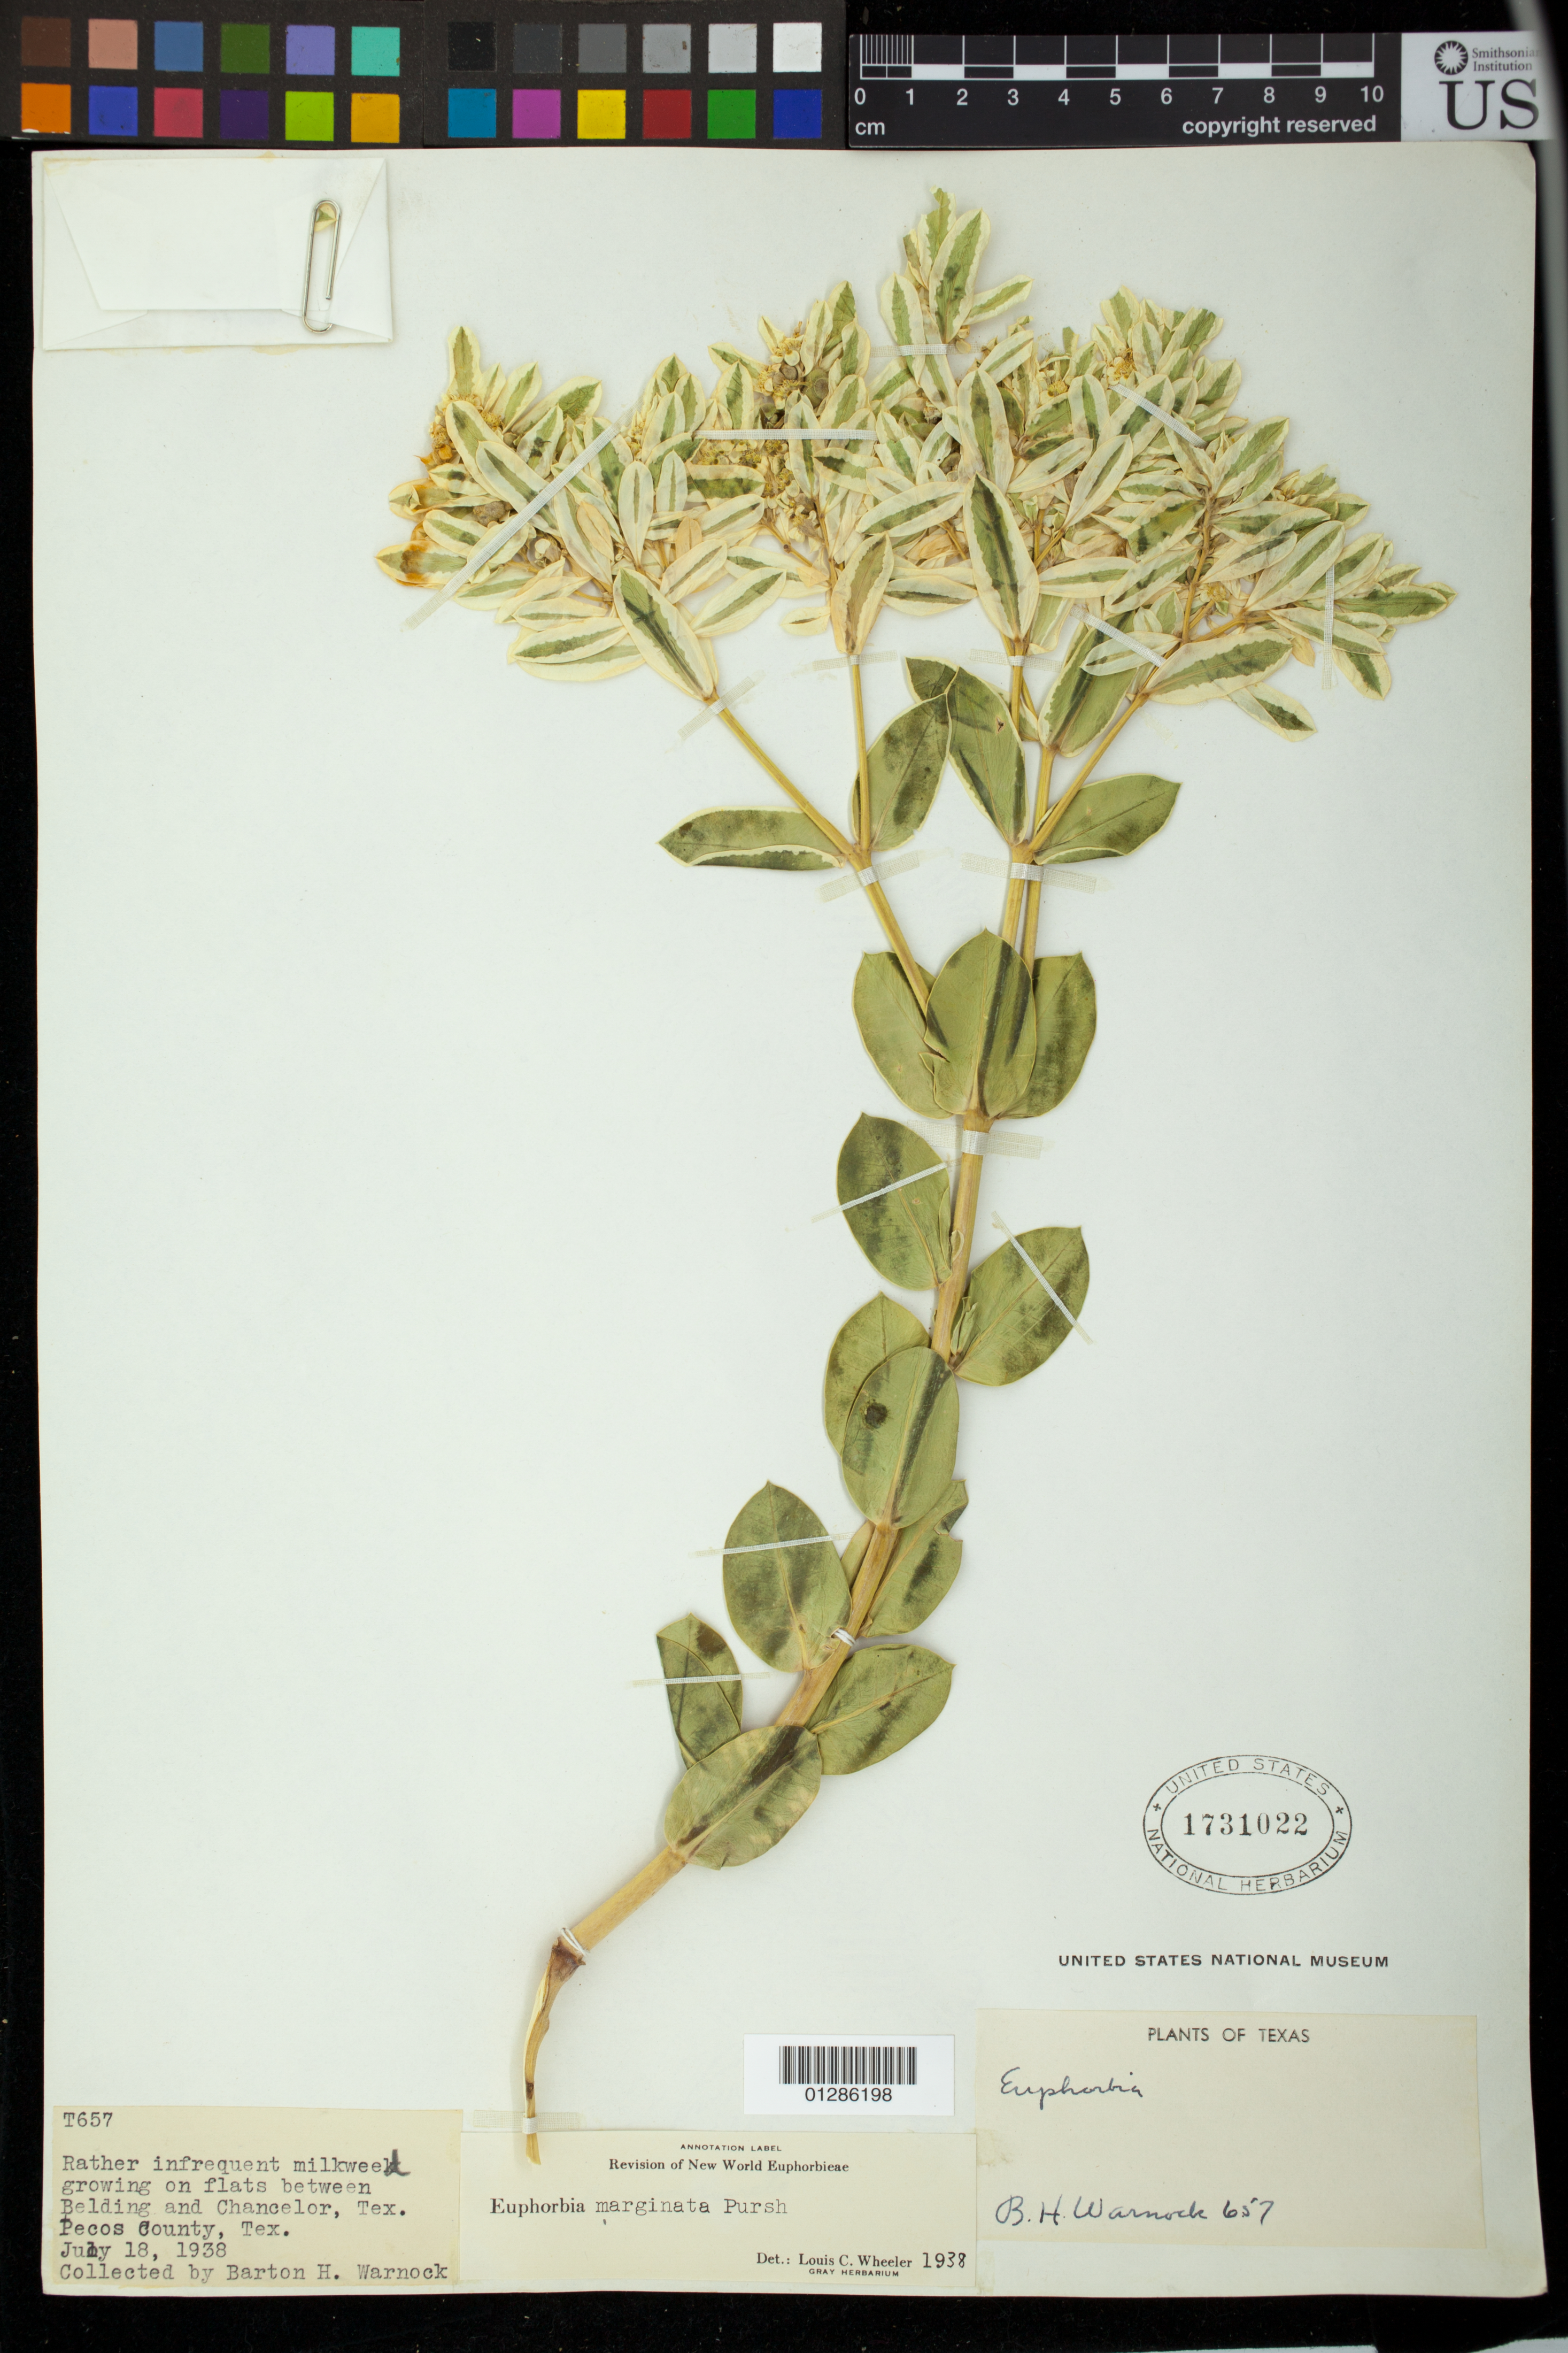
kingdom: Plantae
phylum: Tracheophyta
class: Magnoliopsida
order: Malpighiales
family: Euphorbiaceae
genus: Euphorbia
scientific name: Euphorbia marginata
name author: Pursh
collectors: B. H. Warnock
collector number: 657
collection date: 1938-07-18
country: United States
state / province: Texas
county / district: Pecos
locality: Flats between Belding and Chancelor.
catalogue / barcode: US 1731022